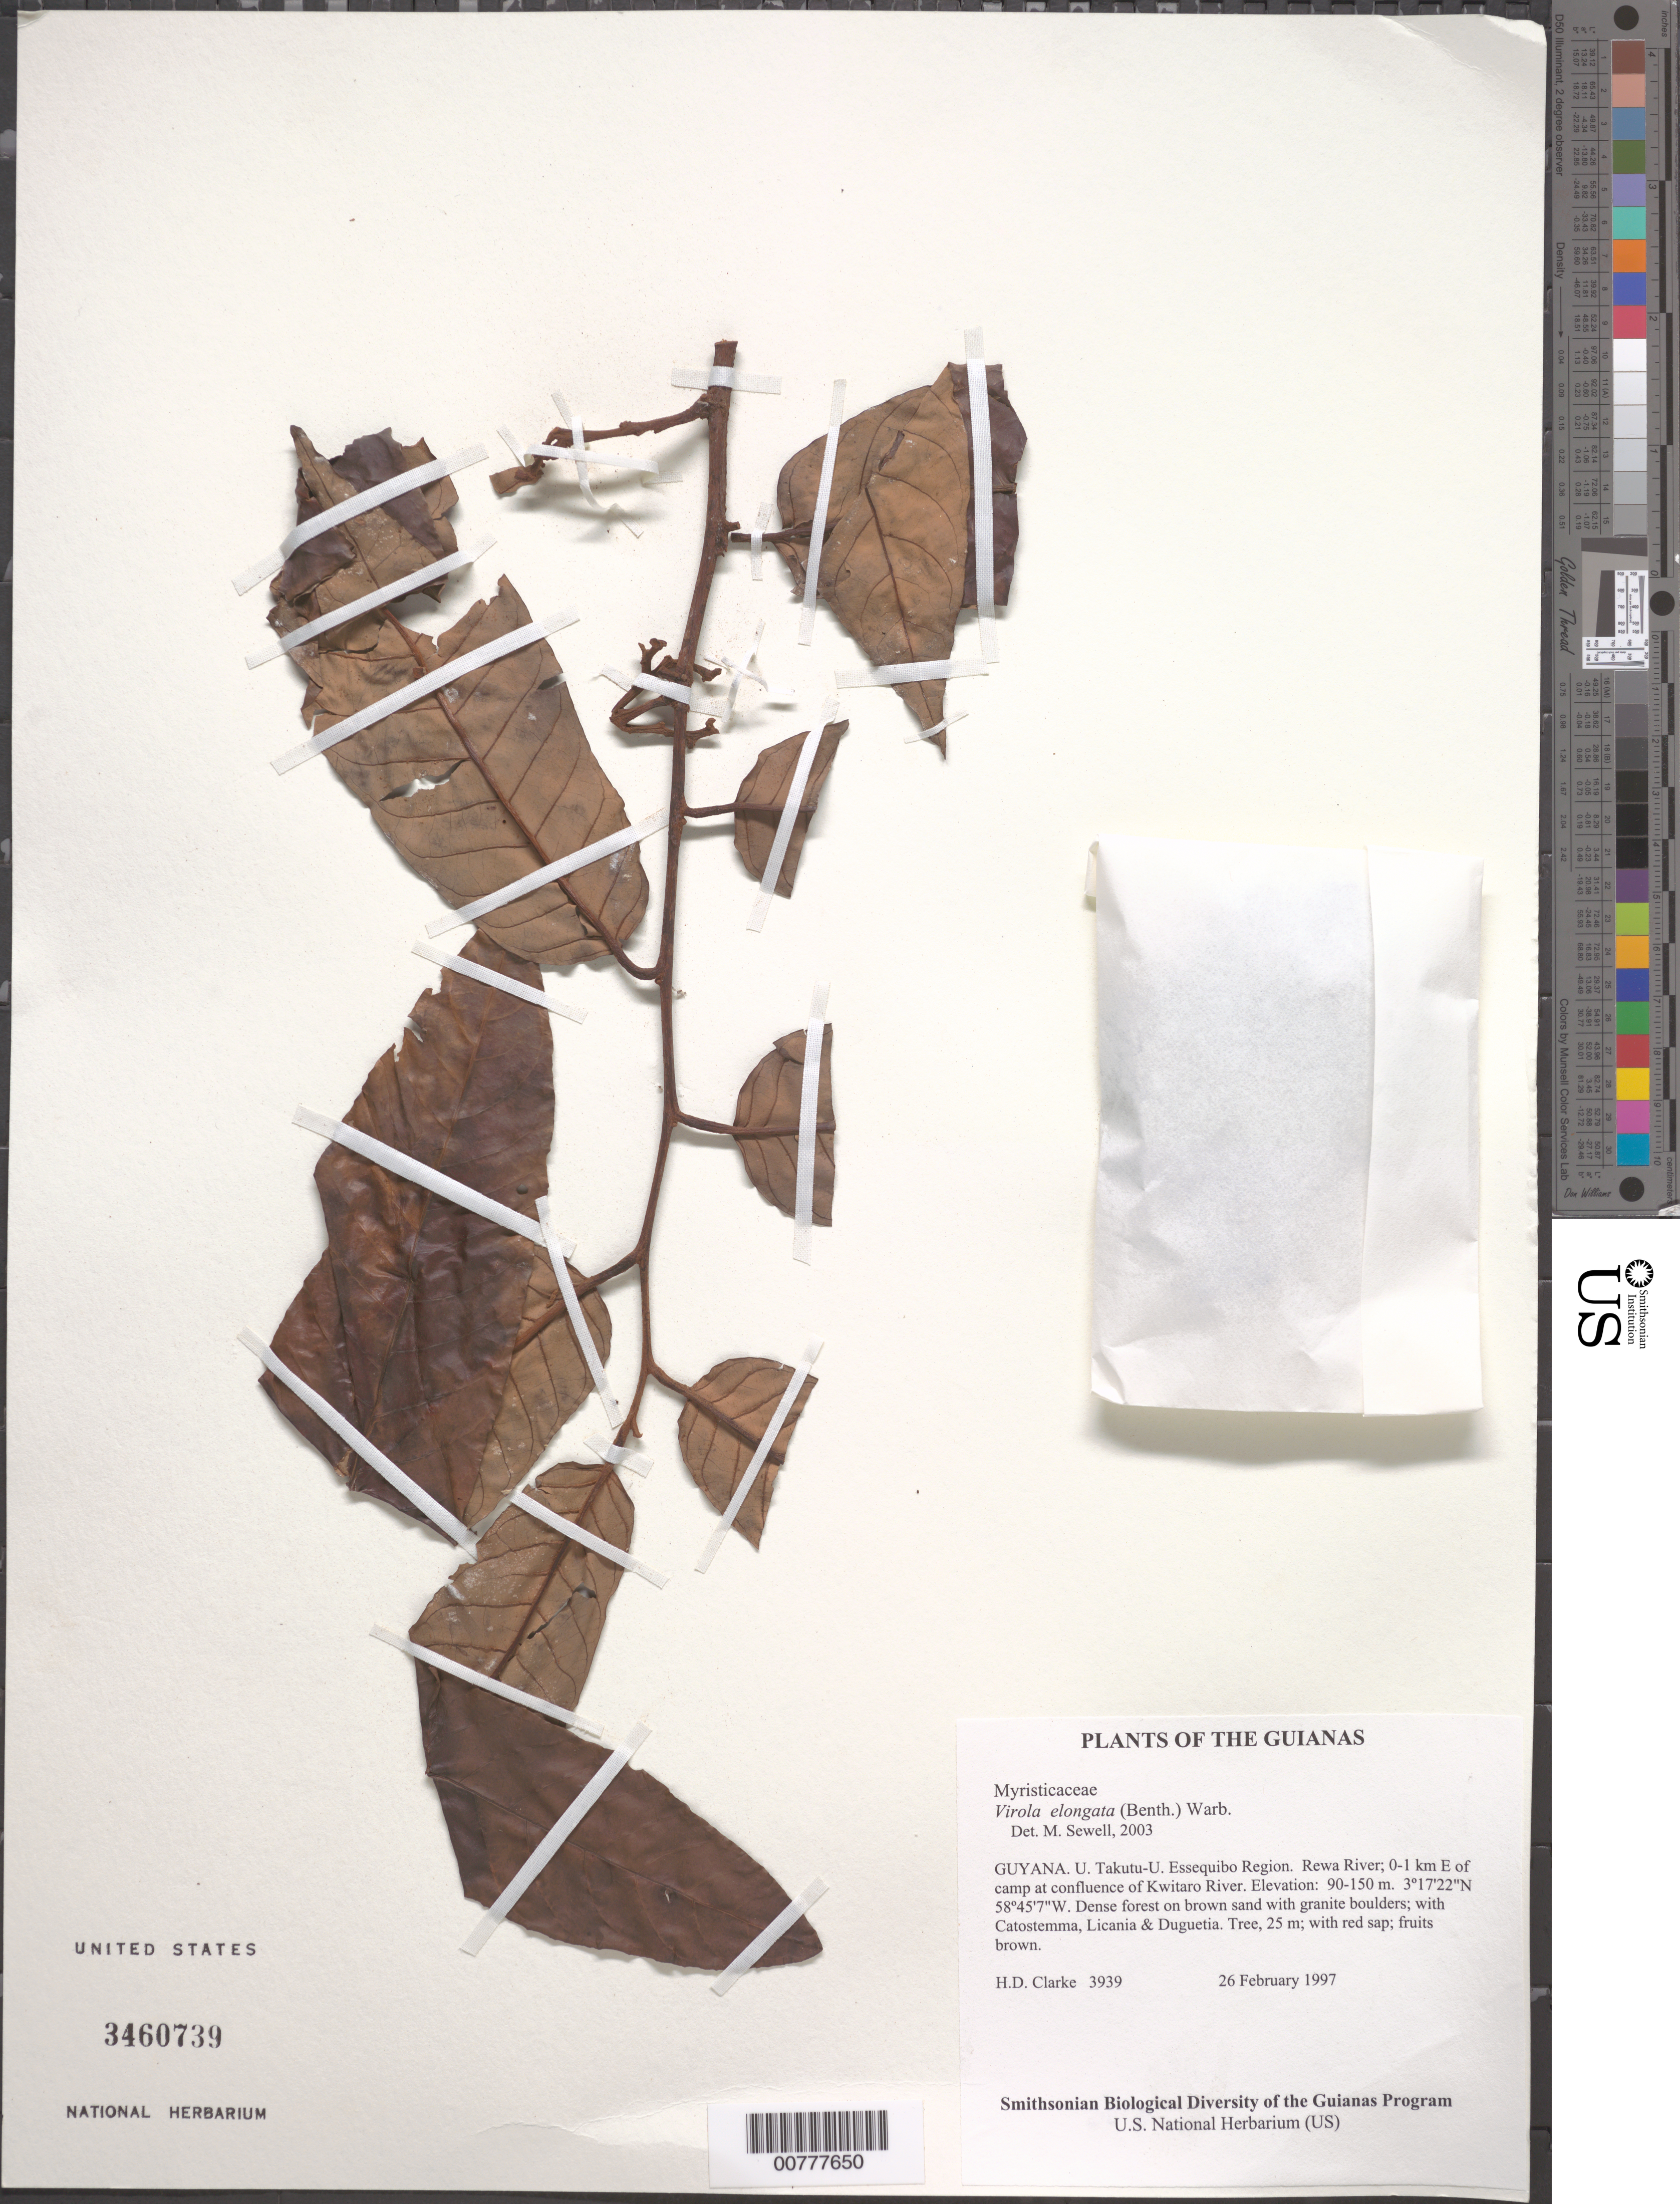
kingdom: Plantae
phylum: Tracheophyta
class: Magnoliopsida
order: Magnoliales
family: Myristicaceae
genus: Virola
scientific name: Virola elongata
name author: (Benth.) Warb.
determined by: Sewell, M.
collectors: H. D. Clarke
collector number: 3939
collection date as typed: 26 February 1997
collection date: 1997-02-26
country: Guyana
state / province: U. Takutu-U. Essequibo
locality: Rewa River; 0-1 km E of camp at confluence of Kwitaro River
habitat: Dense forest on brown sand with granite boulders; with Catostemma, Licania & Duguetia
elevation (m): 90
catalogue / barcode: US 3460739